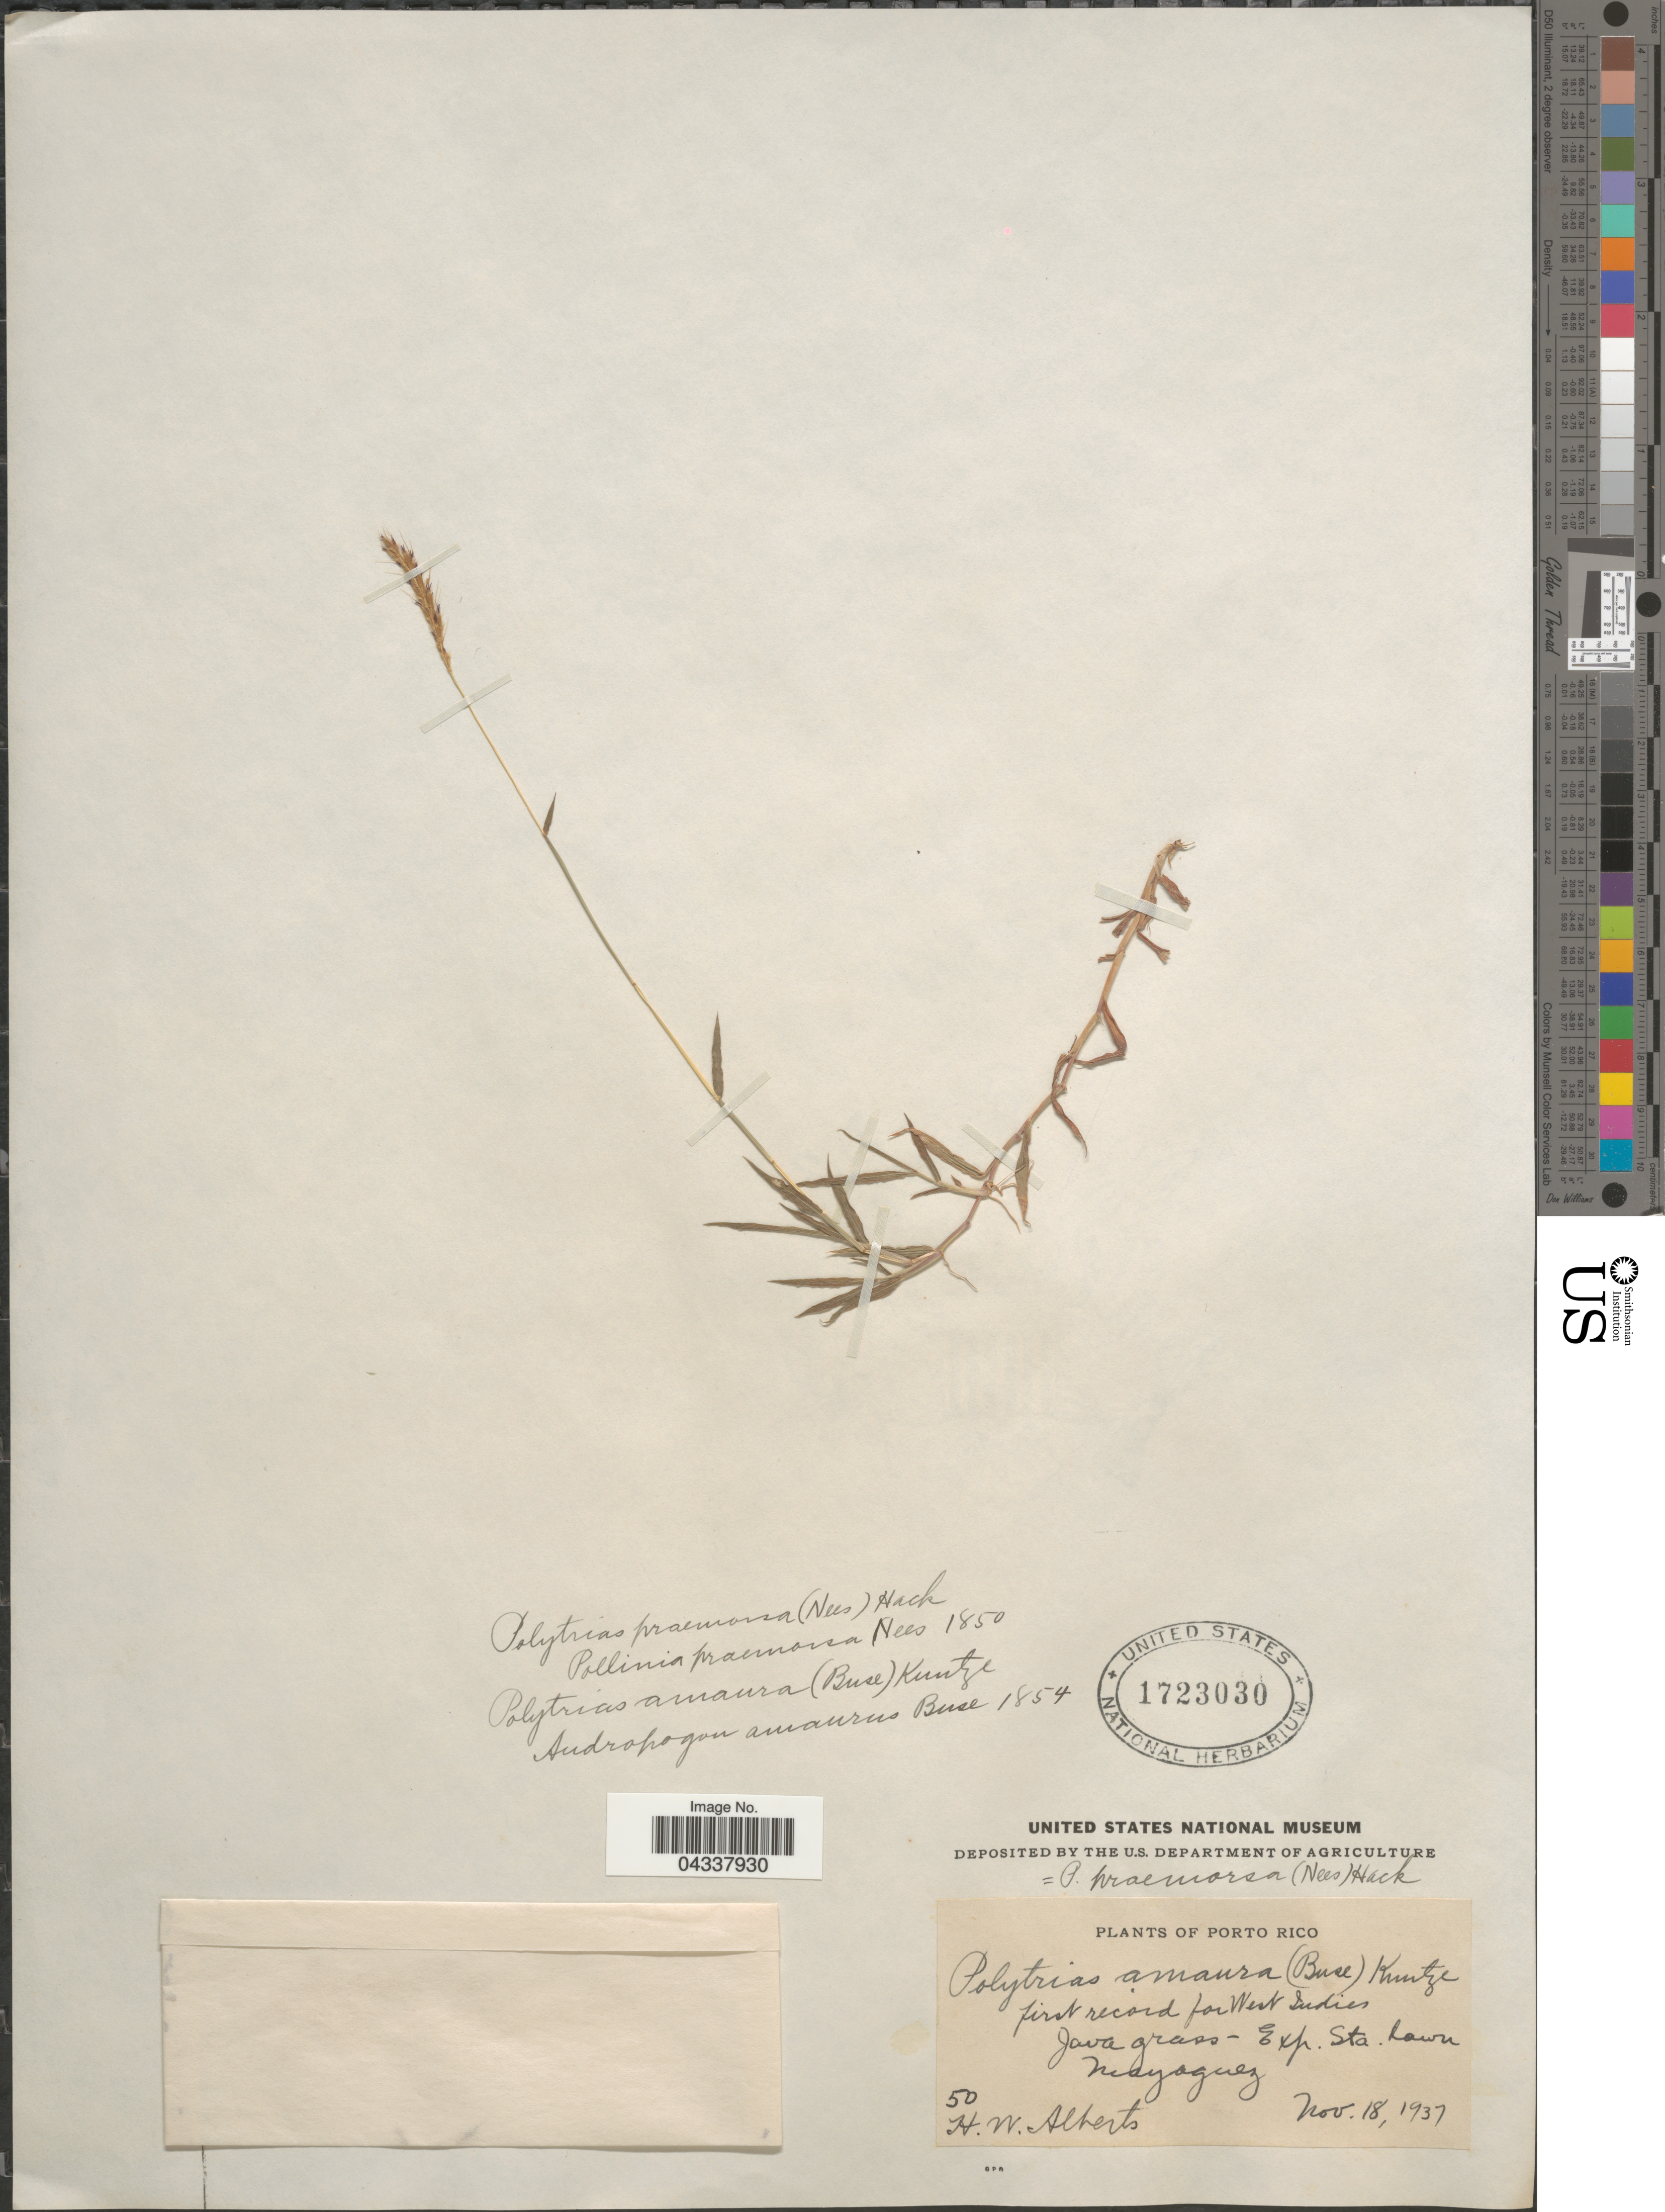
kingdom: Plantae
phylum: Tracheophyta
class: Liliopsida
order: Poales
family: Poaceae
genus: Polytrias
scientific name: Polytrias indica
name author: (Houtt.) Veldkamp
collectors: H. W. Alberts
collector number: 50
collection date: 1937-11-18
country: Puerto Rico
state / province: Mayagüez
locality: Porto Rico. Exp. Sta. Lawn Mayaguez.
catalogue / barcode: US 1723030